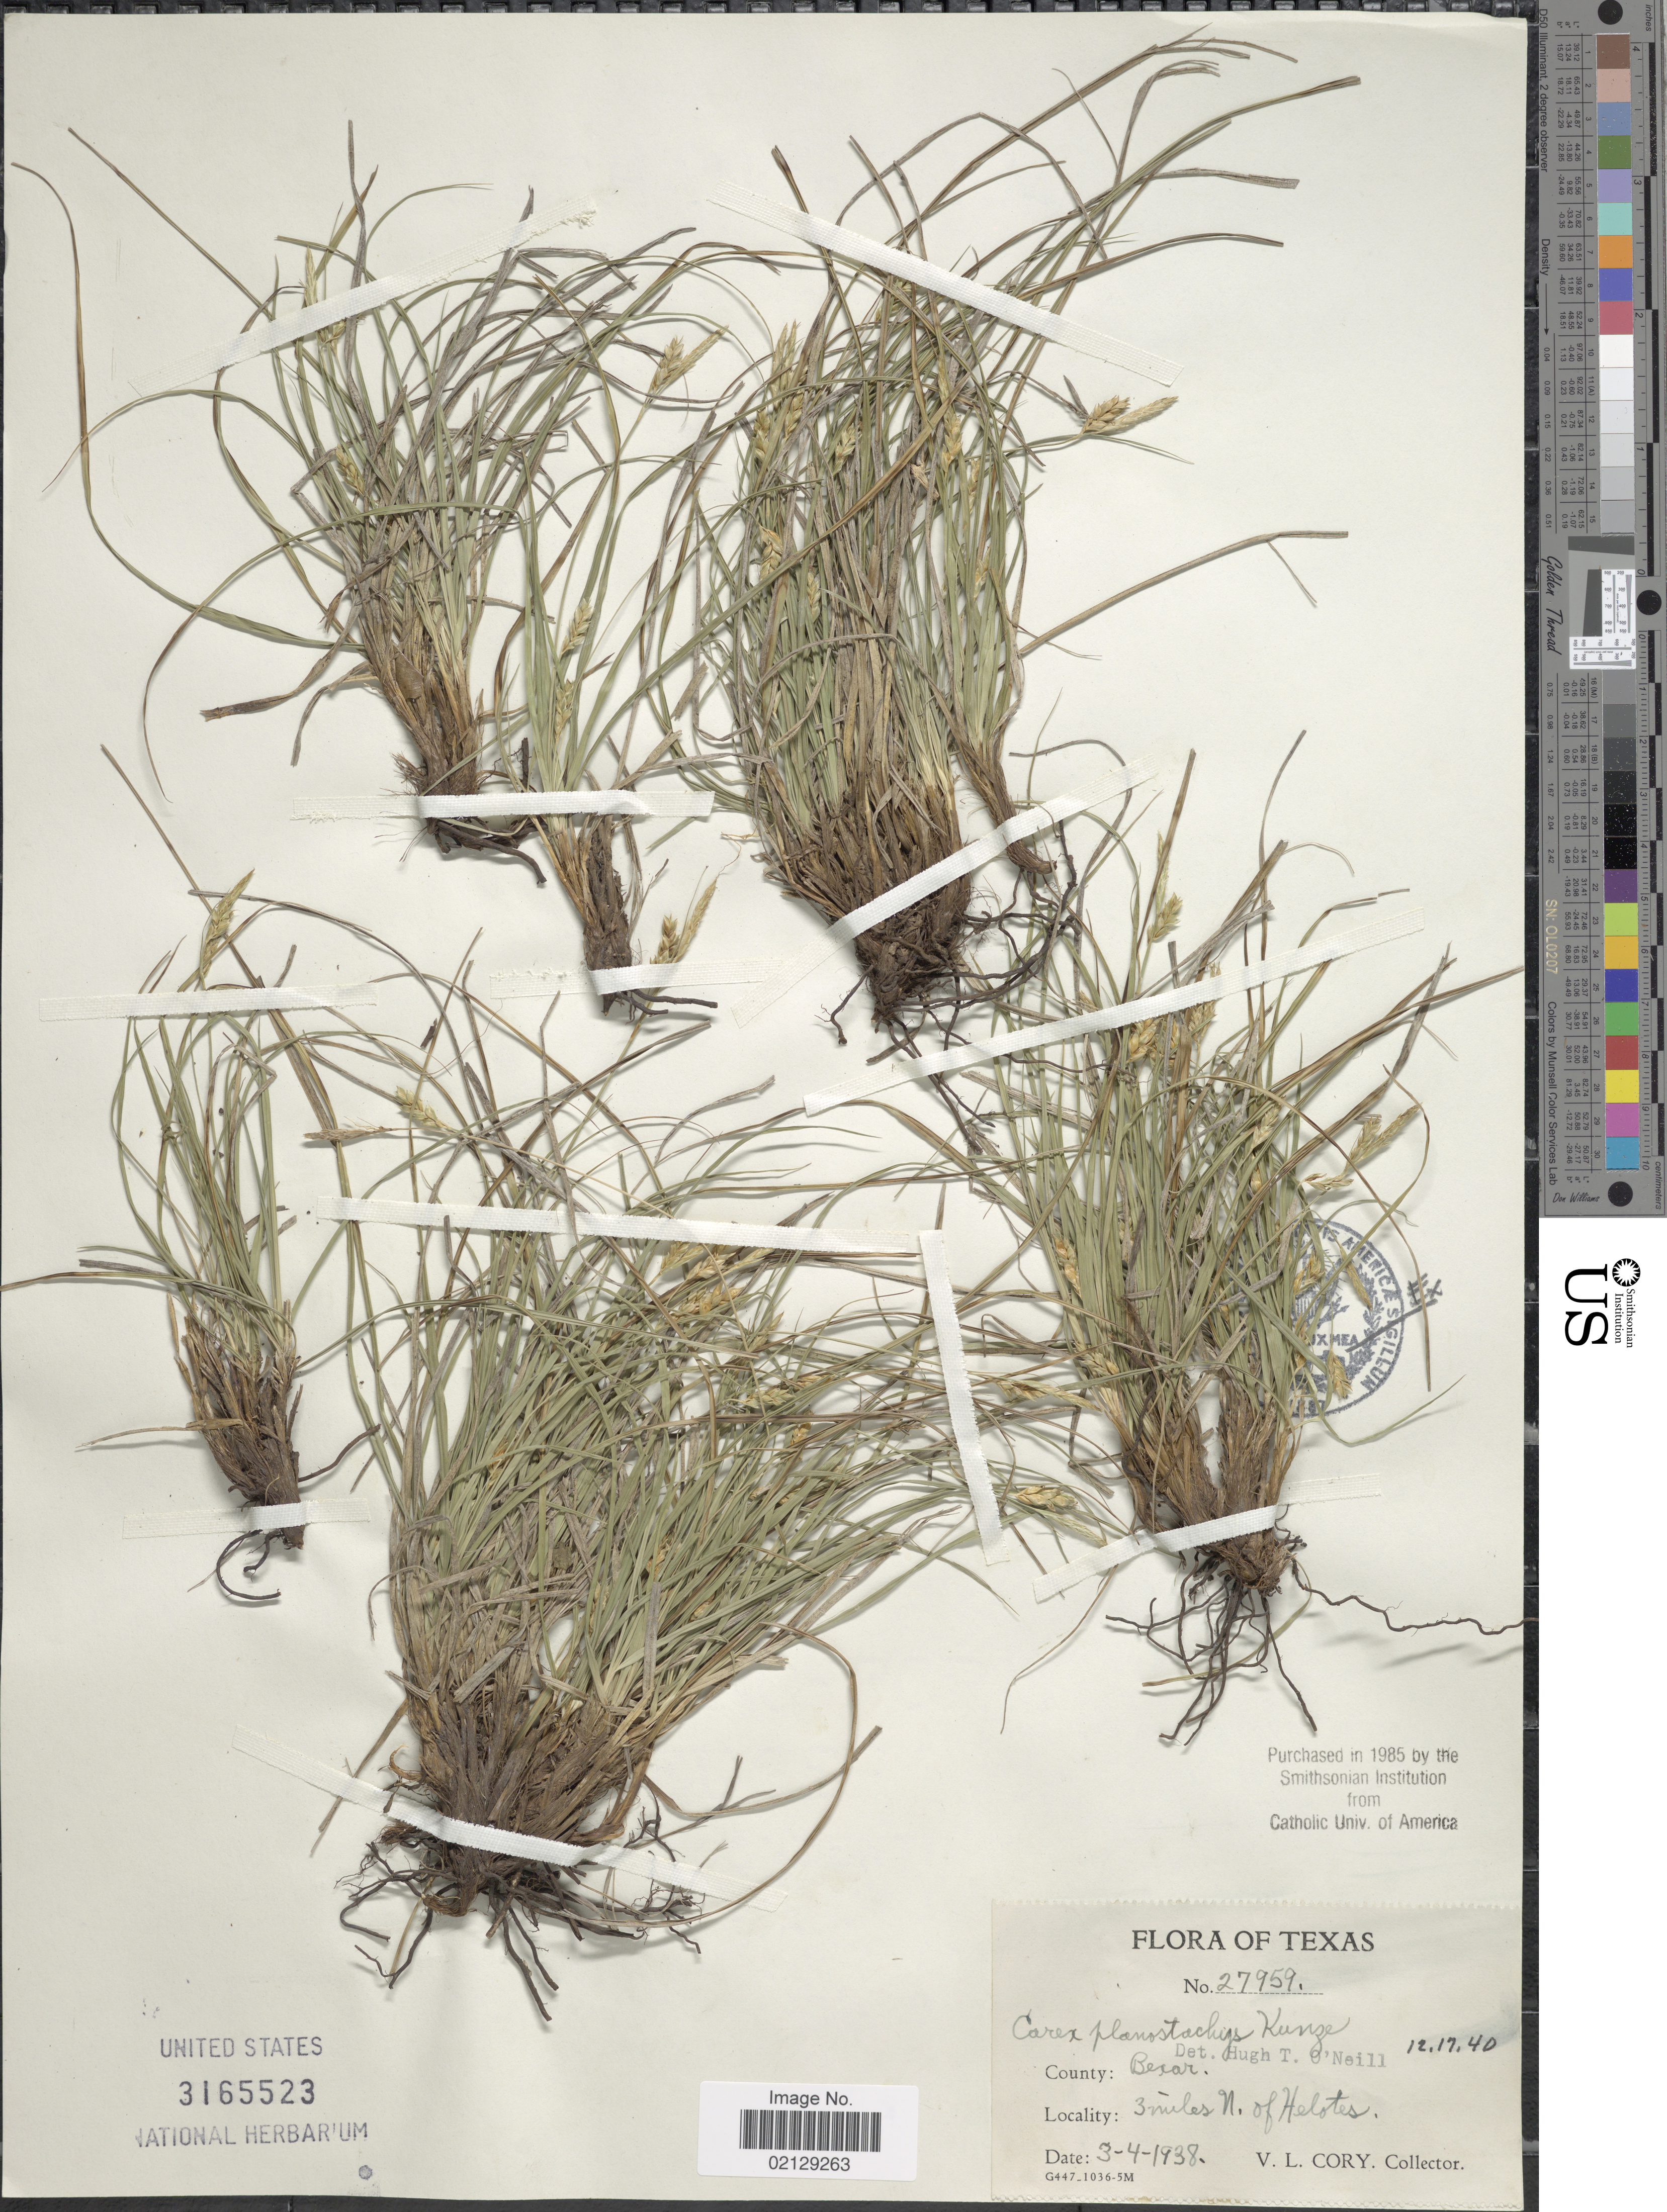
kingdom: Plantae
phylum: Tracheophyta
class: Liliopsida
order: Poales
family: Cyperaceae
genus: Carex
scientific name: Carex planostachys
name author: Kunze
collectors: V. Cory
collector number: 27959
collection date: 1938-03-04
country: United States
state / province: Texas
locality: County: Bexas, 3 miles N. of Helotes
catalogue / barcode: US 3165523